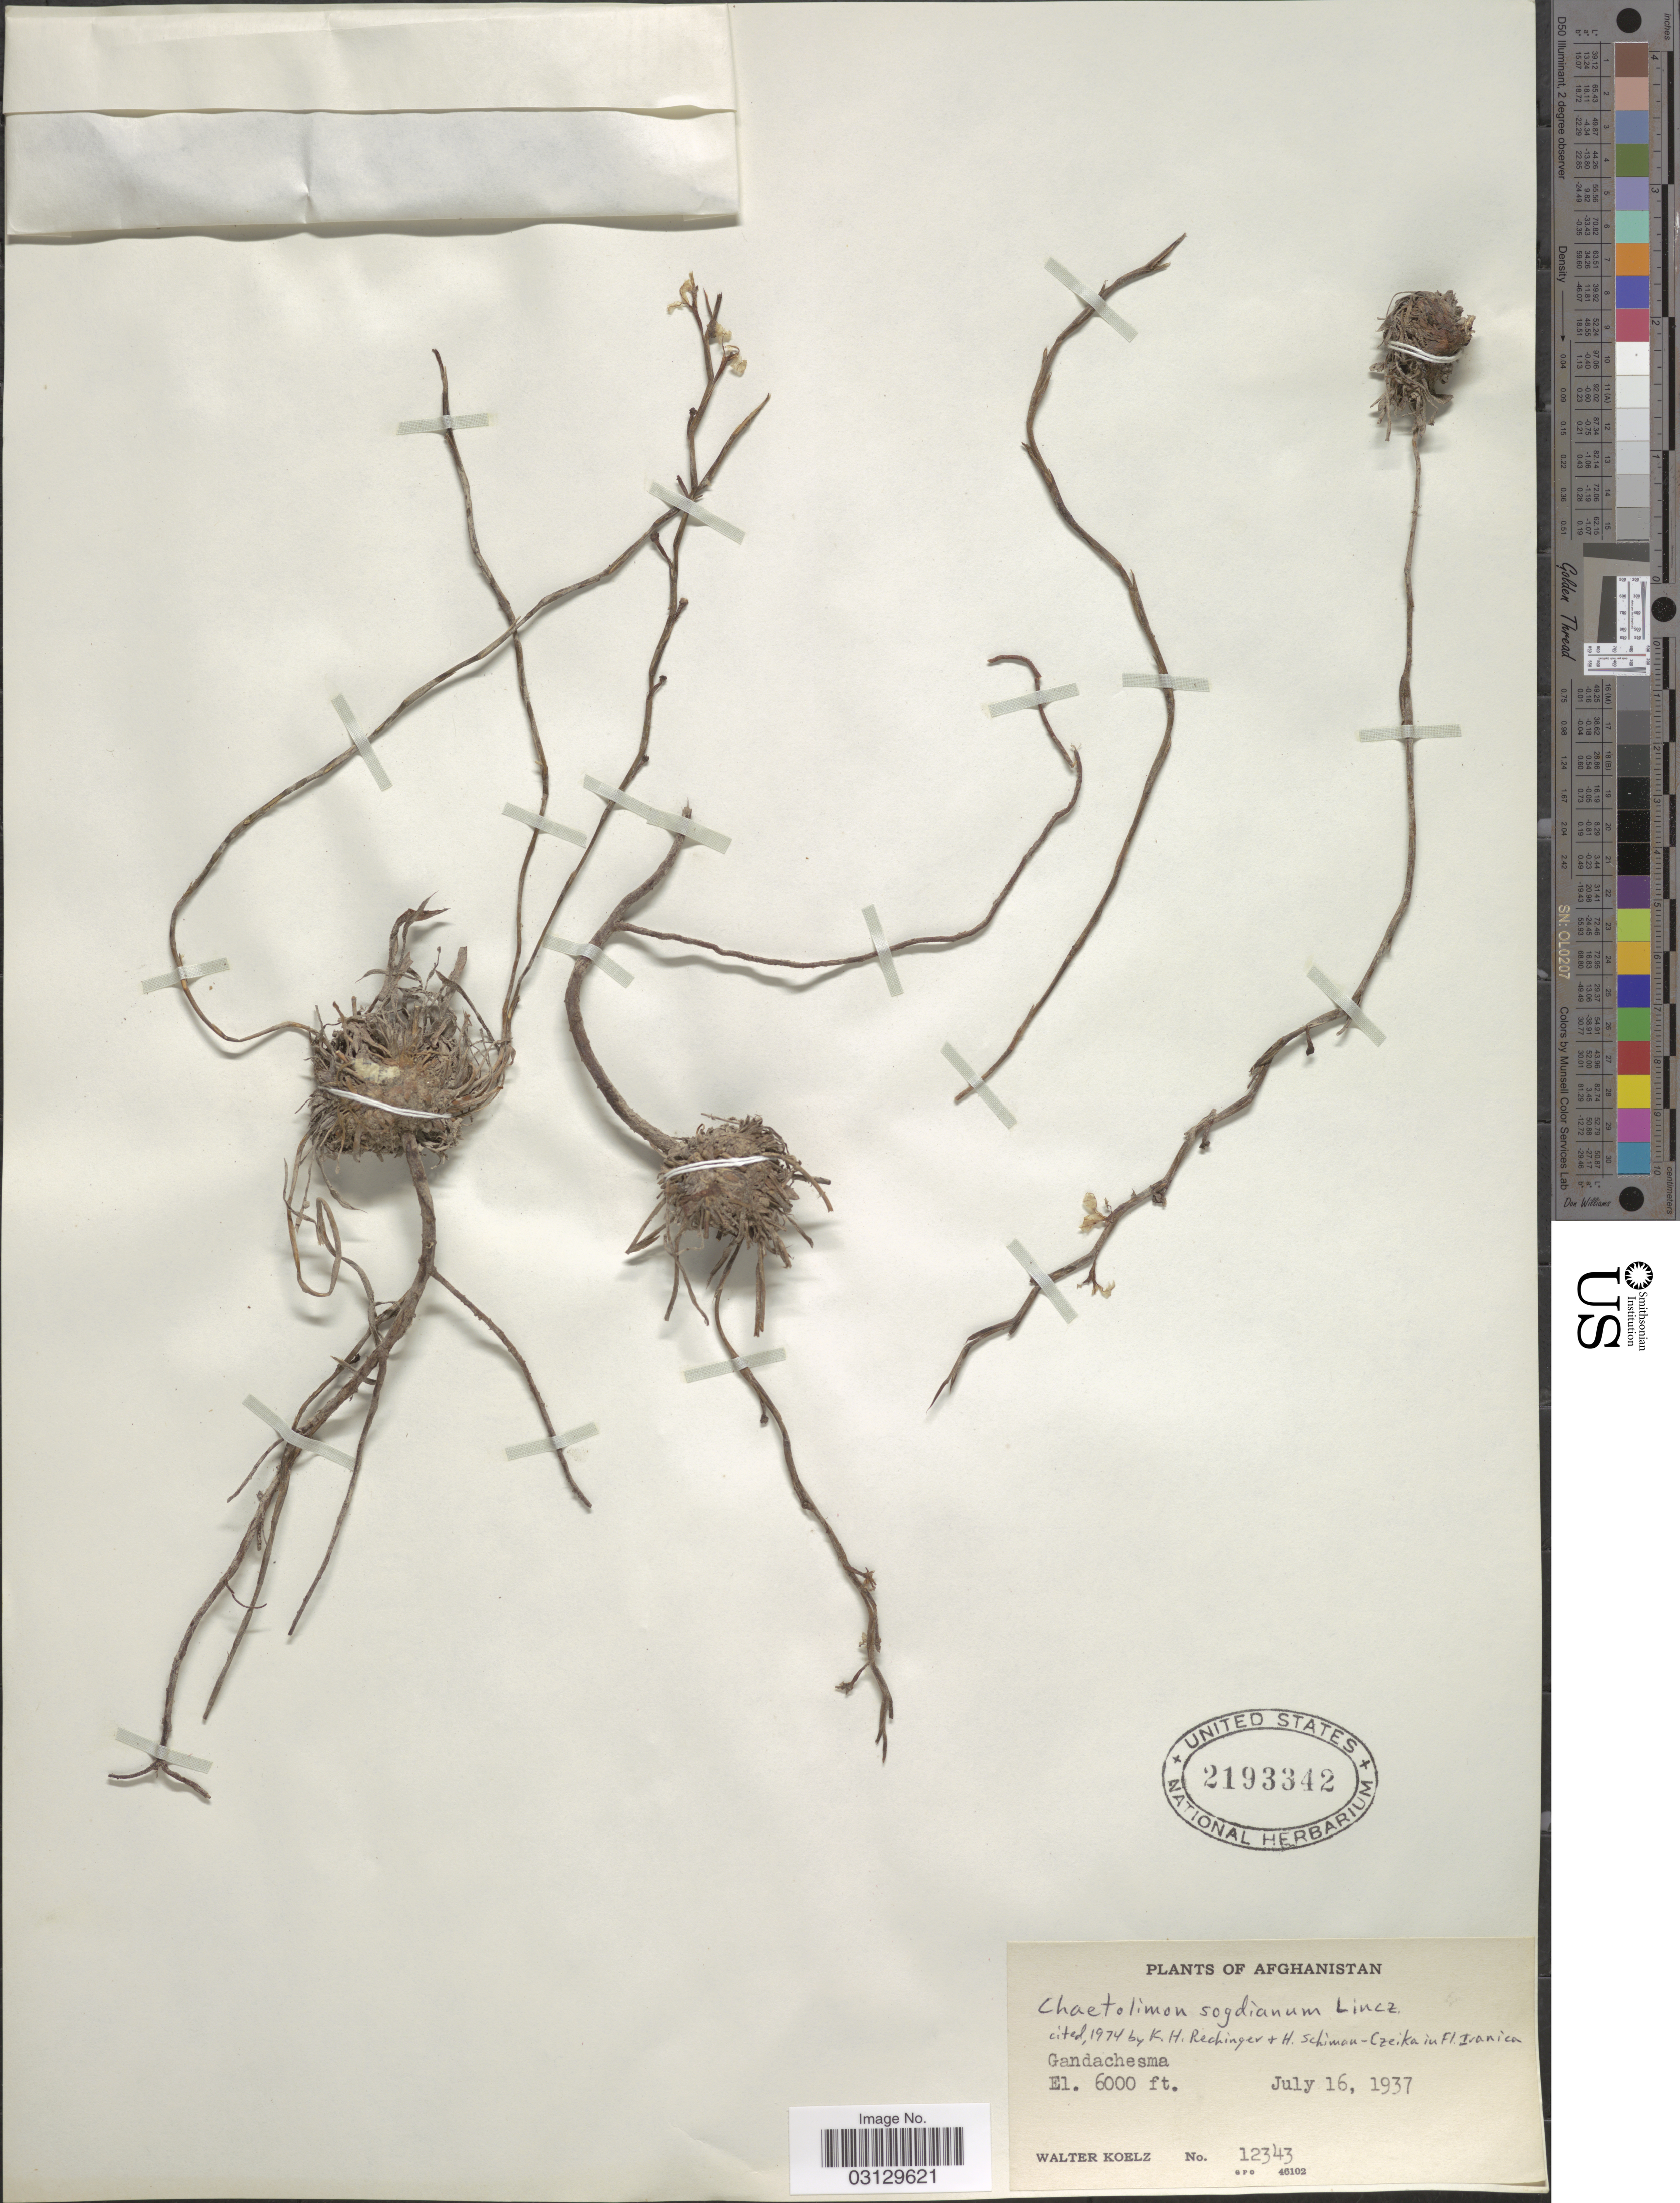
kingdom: Plantae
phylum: Tracheophyta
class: Magnoliopsida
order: Caryophyllales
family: Plumbaginaceae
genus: Acantholimon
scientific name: Acantholimon sogdianum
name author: (Lincz.) Sennikov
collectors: W. N. Koelz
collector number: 12343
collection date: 1937-07-16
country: Afghanistan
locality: Gandachesma.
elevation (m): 1829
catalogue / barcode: US 2193342